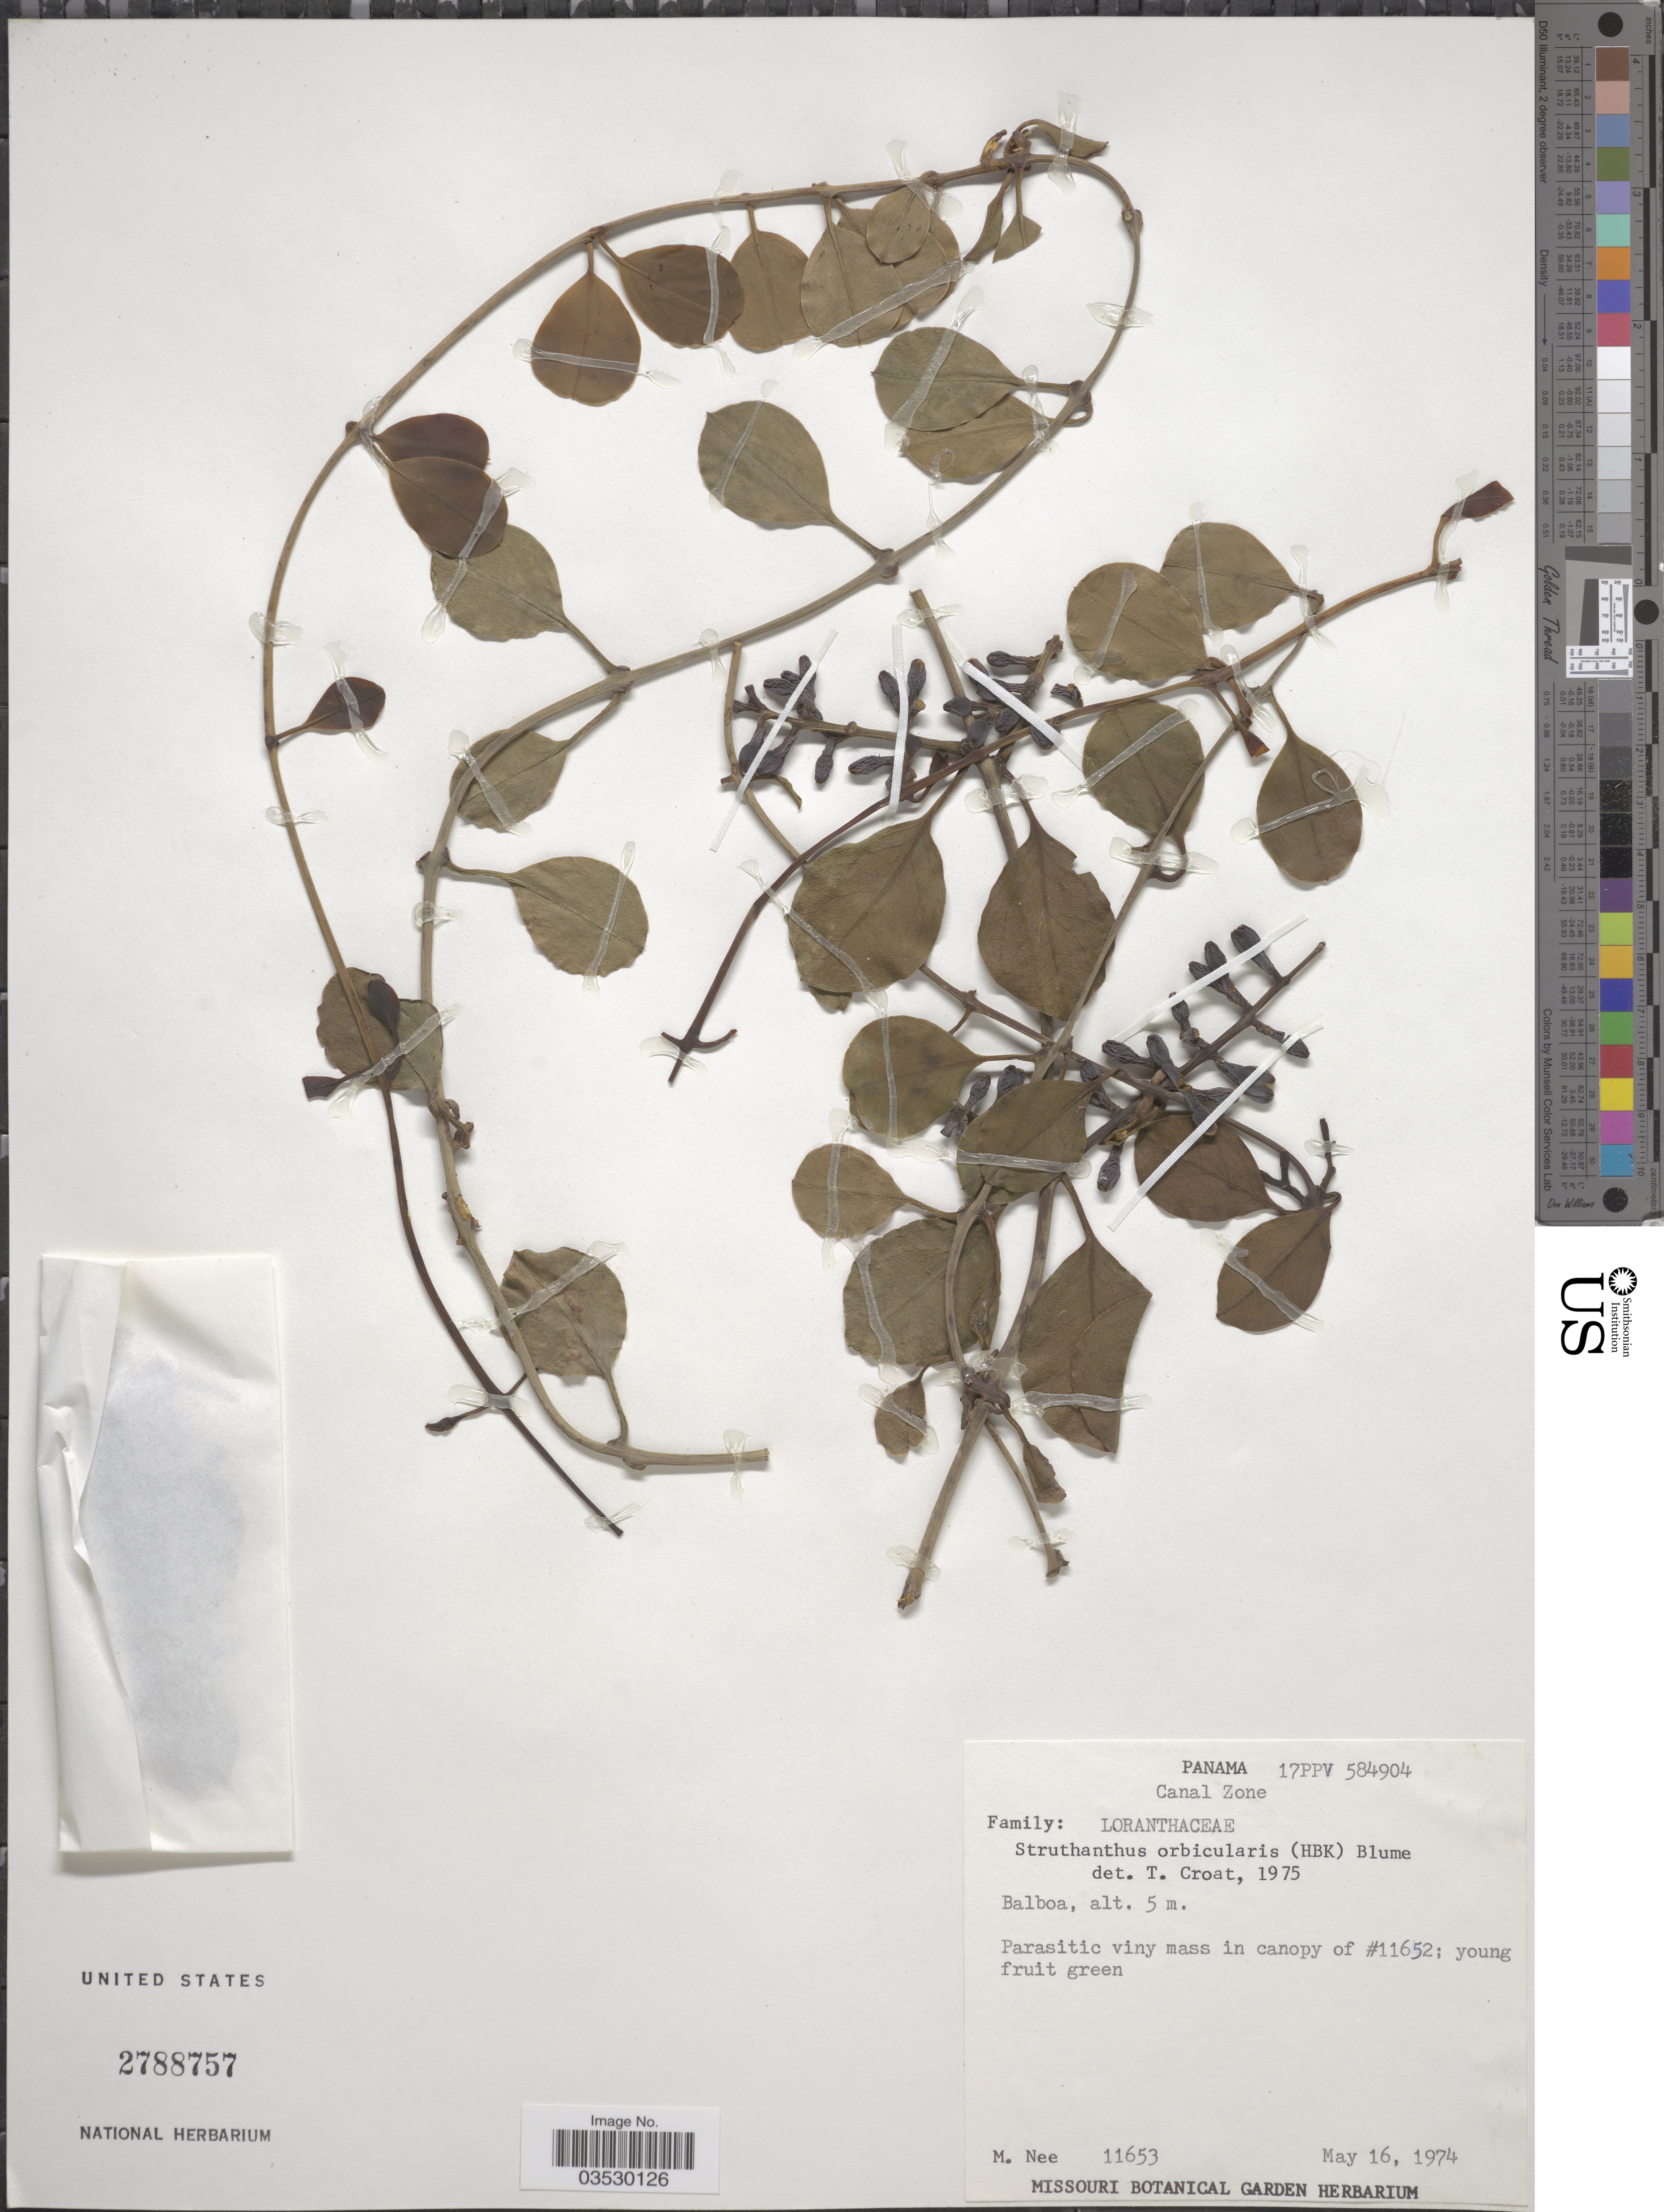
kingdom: Plantae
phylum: Tracheophyta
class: Magnoliopsida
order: Santalales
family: Loranthaceae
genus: Struthanthus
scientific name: Struthanthus orbicularis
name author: (Kunth) Blume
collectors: M. Nee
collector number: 11653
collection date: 1974-05-16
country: Panama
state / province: Colón / Panamá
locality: Canal Zone. Balboa.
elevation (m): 5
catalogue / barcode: US 2788757